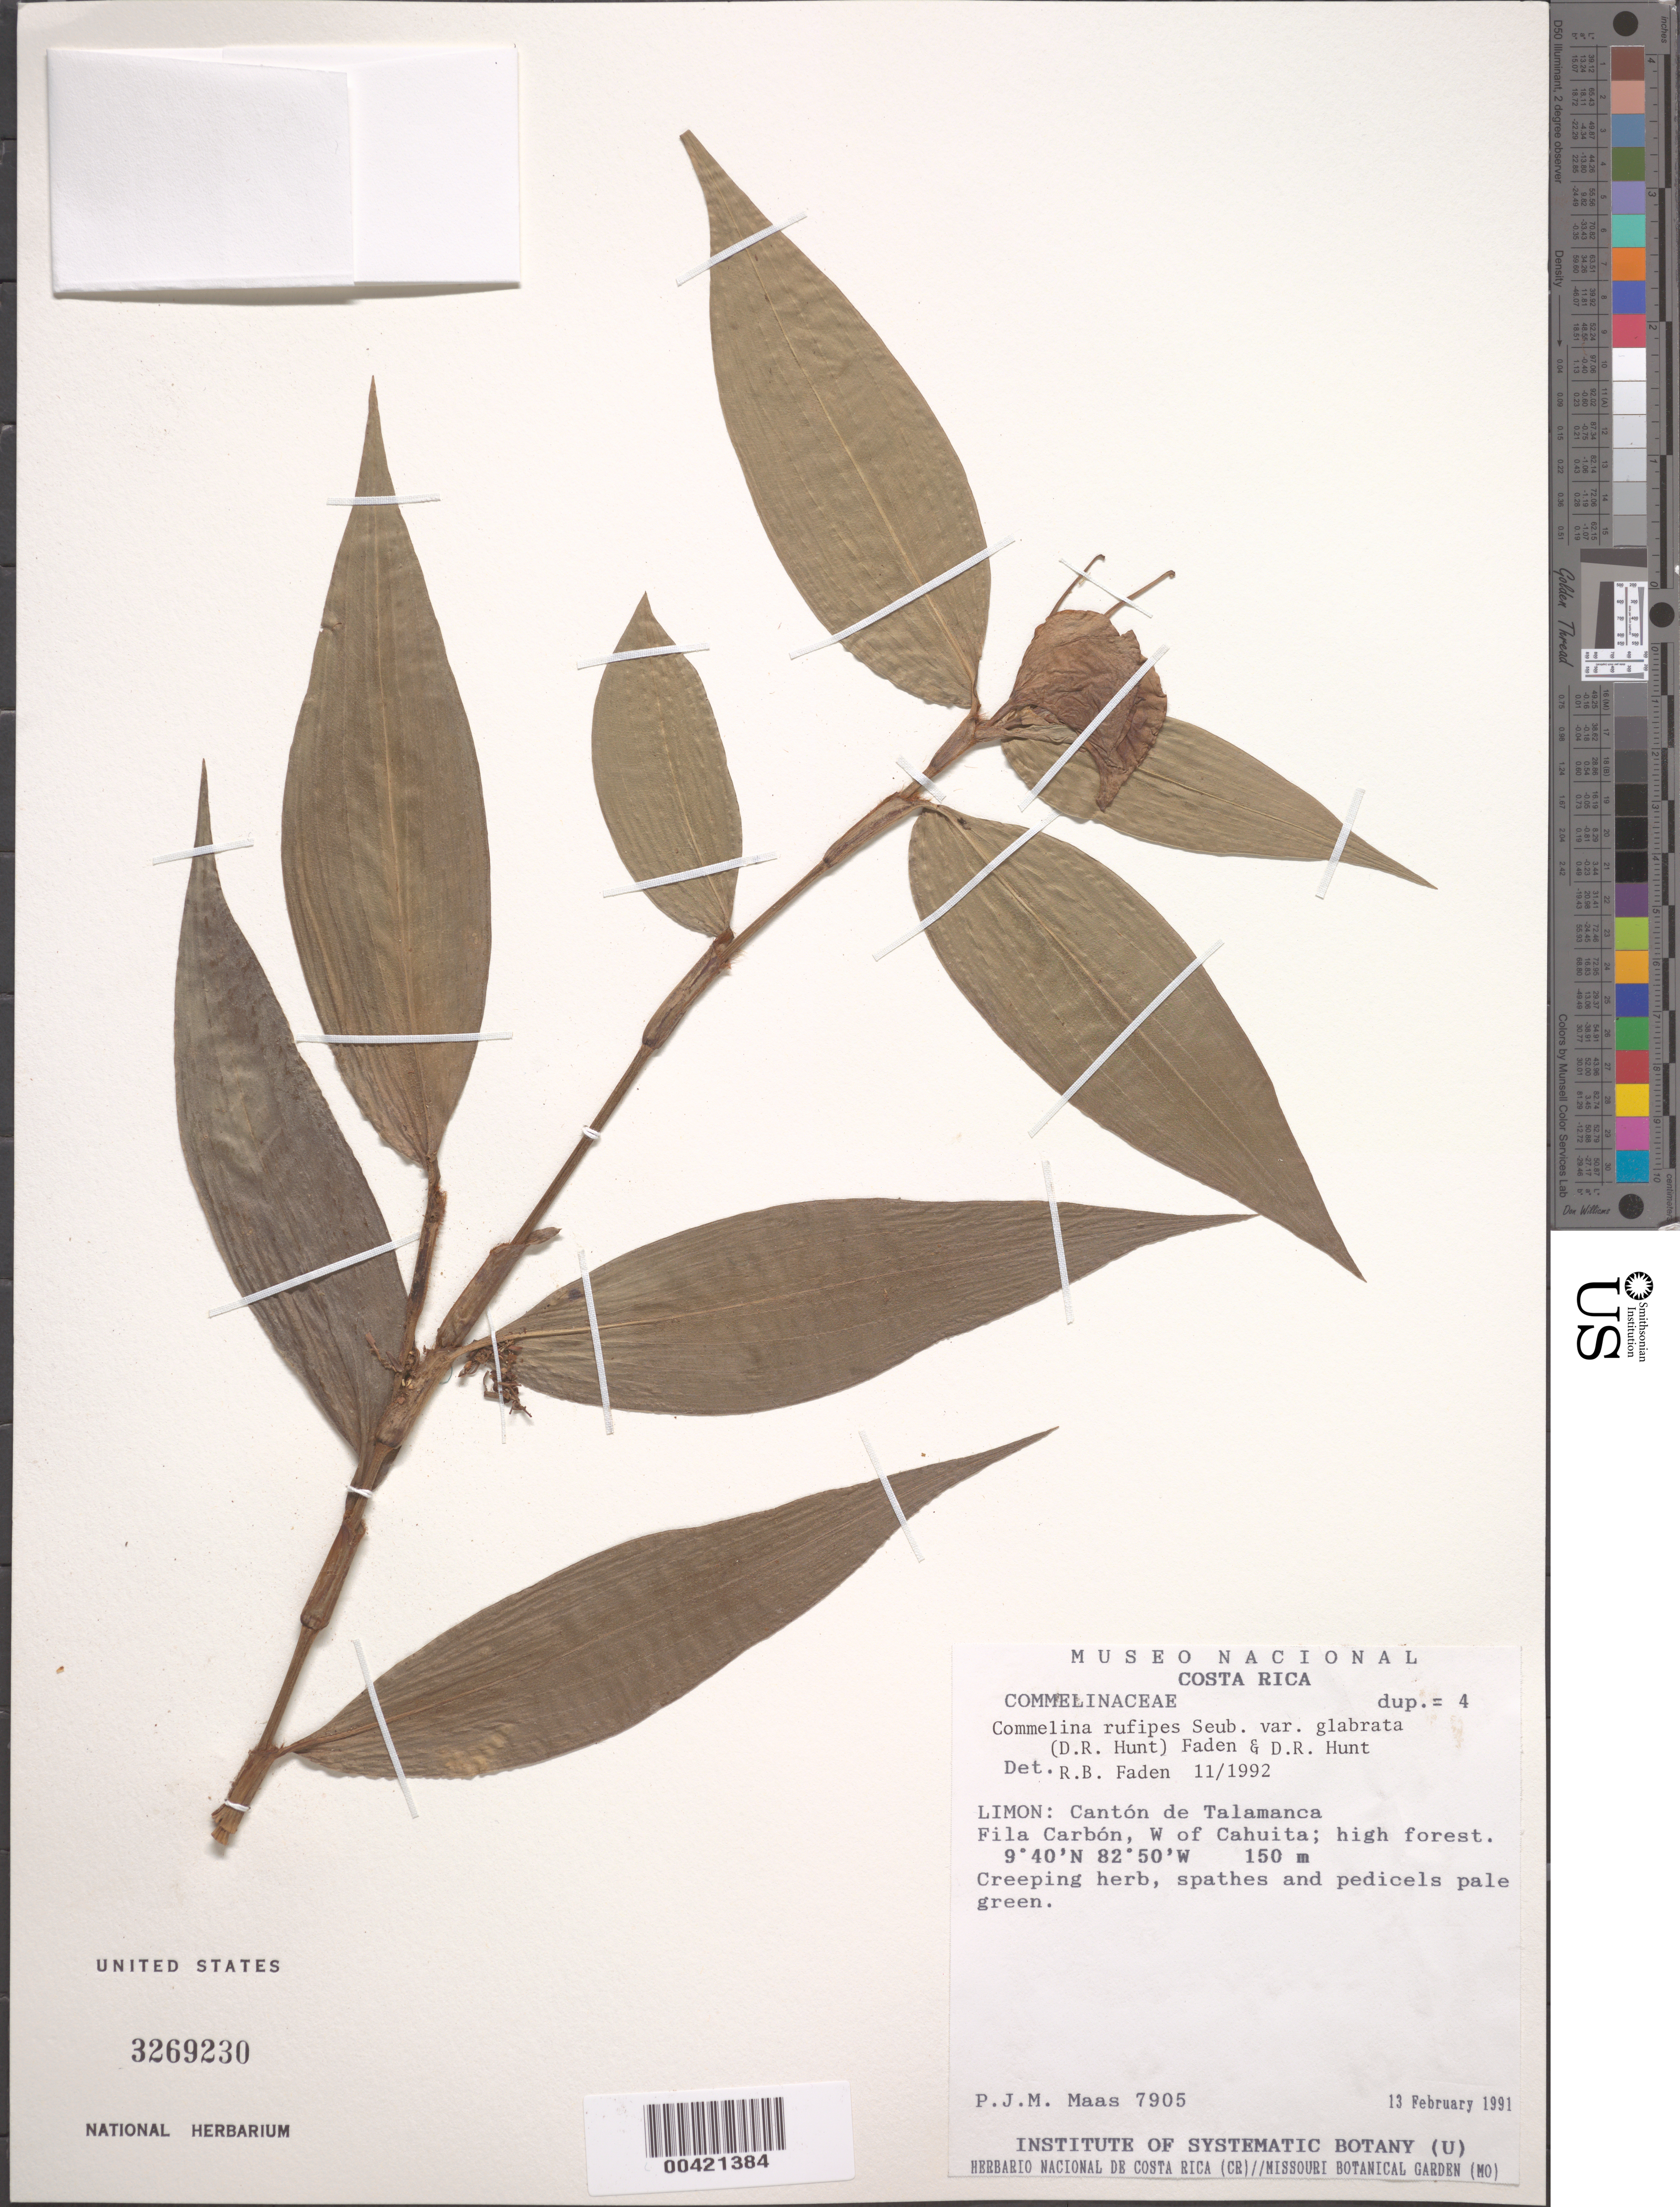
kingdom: Plantae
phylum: Tracheophyta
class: Liliopsida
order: Commelinales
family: Commelinaceae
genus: Commelina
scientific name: Commelina rufipes var. glabrata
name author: (D.R. Hunt) Faden & D.R. Hunt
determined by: Faden, Robert B., (US), Smithsonian Institution - National Museum of Natural History (UNITED STATES)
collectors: P. Maas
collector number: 7905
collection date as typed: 13 Feb 1991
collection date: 1991-02-13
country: Costa Rica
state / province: Limón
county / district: Talamanca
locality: Canton de talamanca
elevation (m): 150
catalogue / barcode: US 3269230